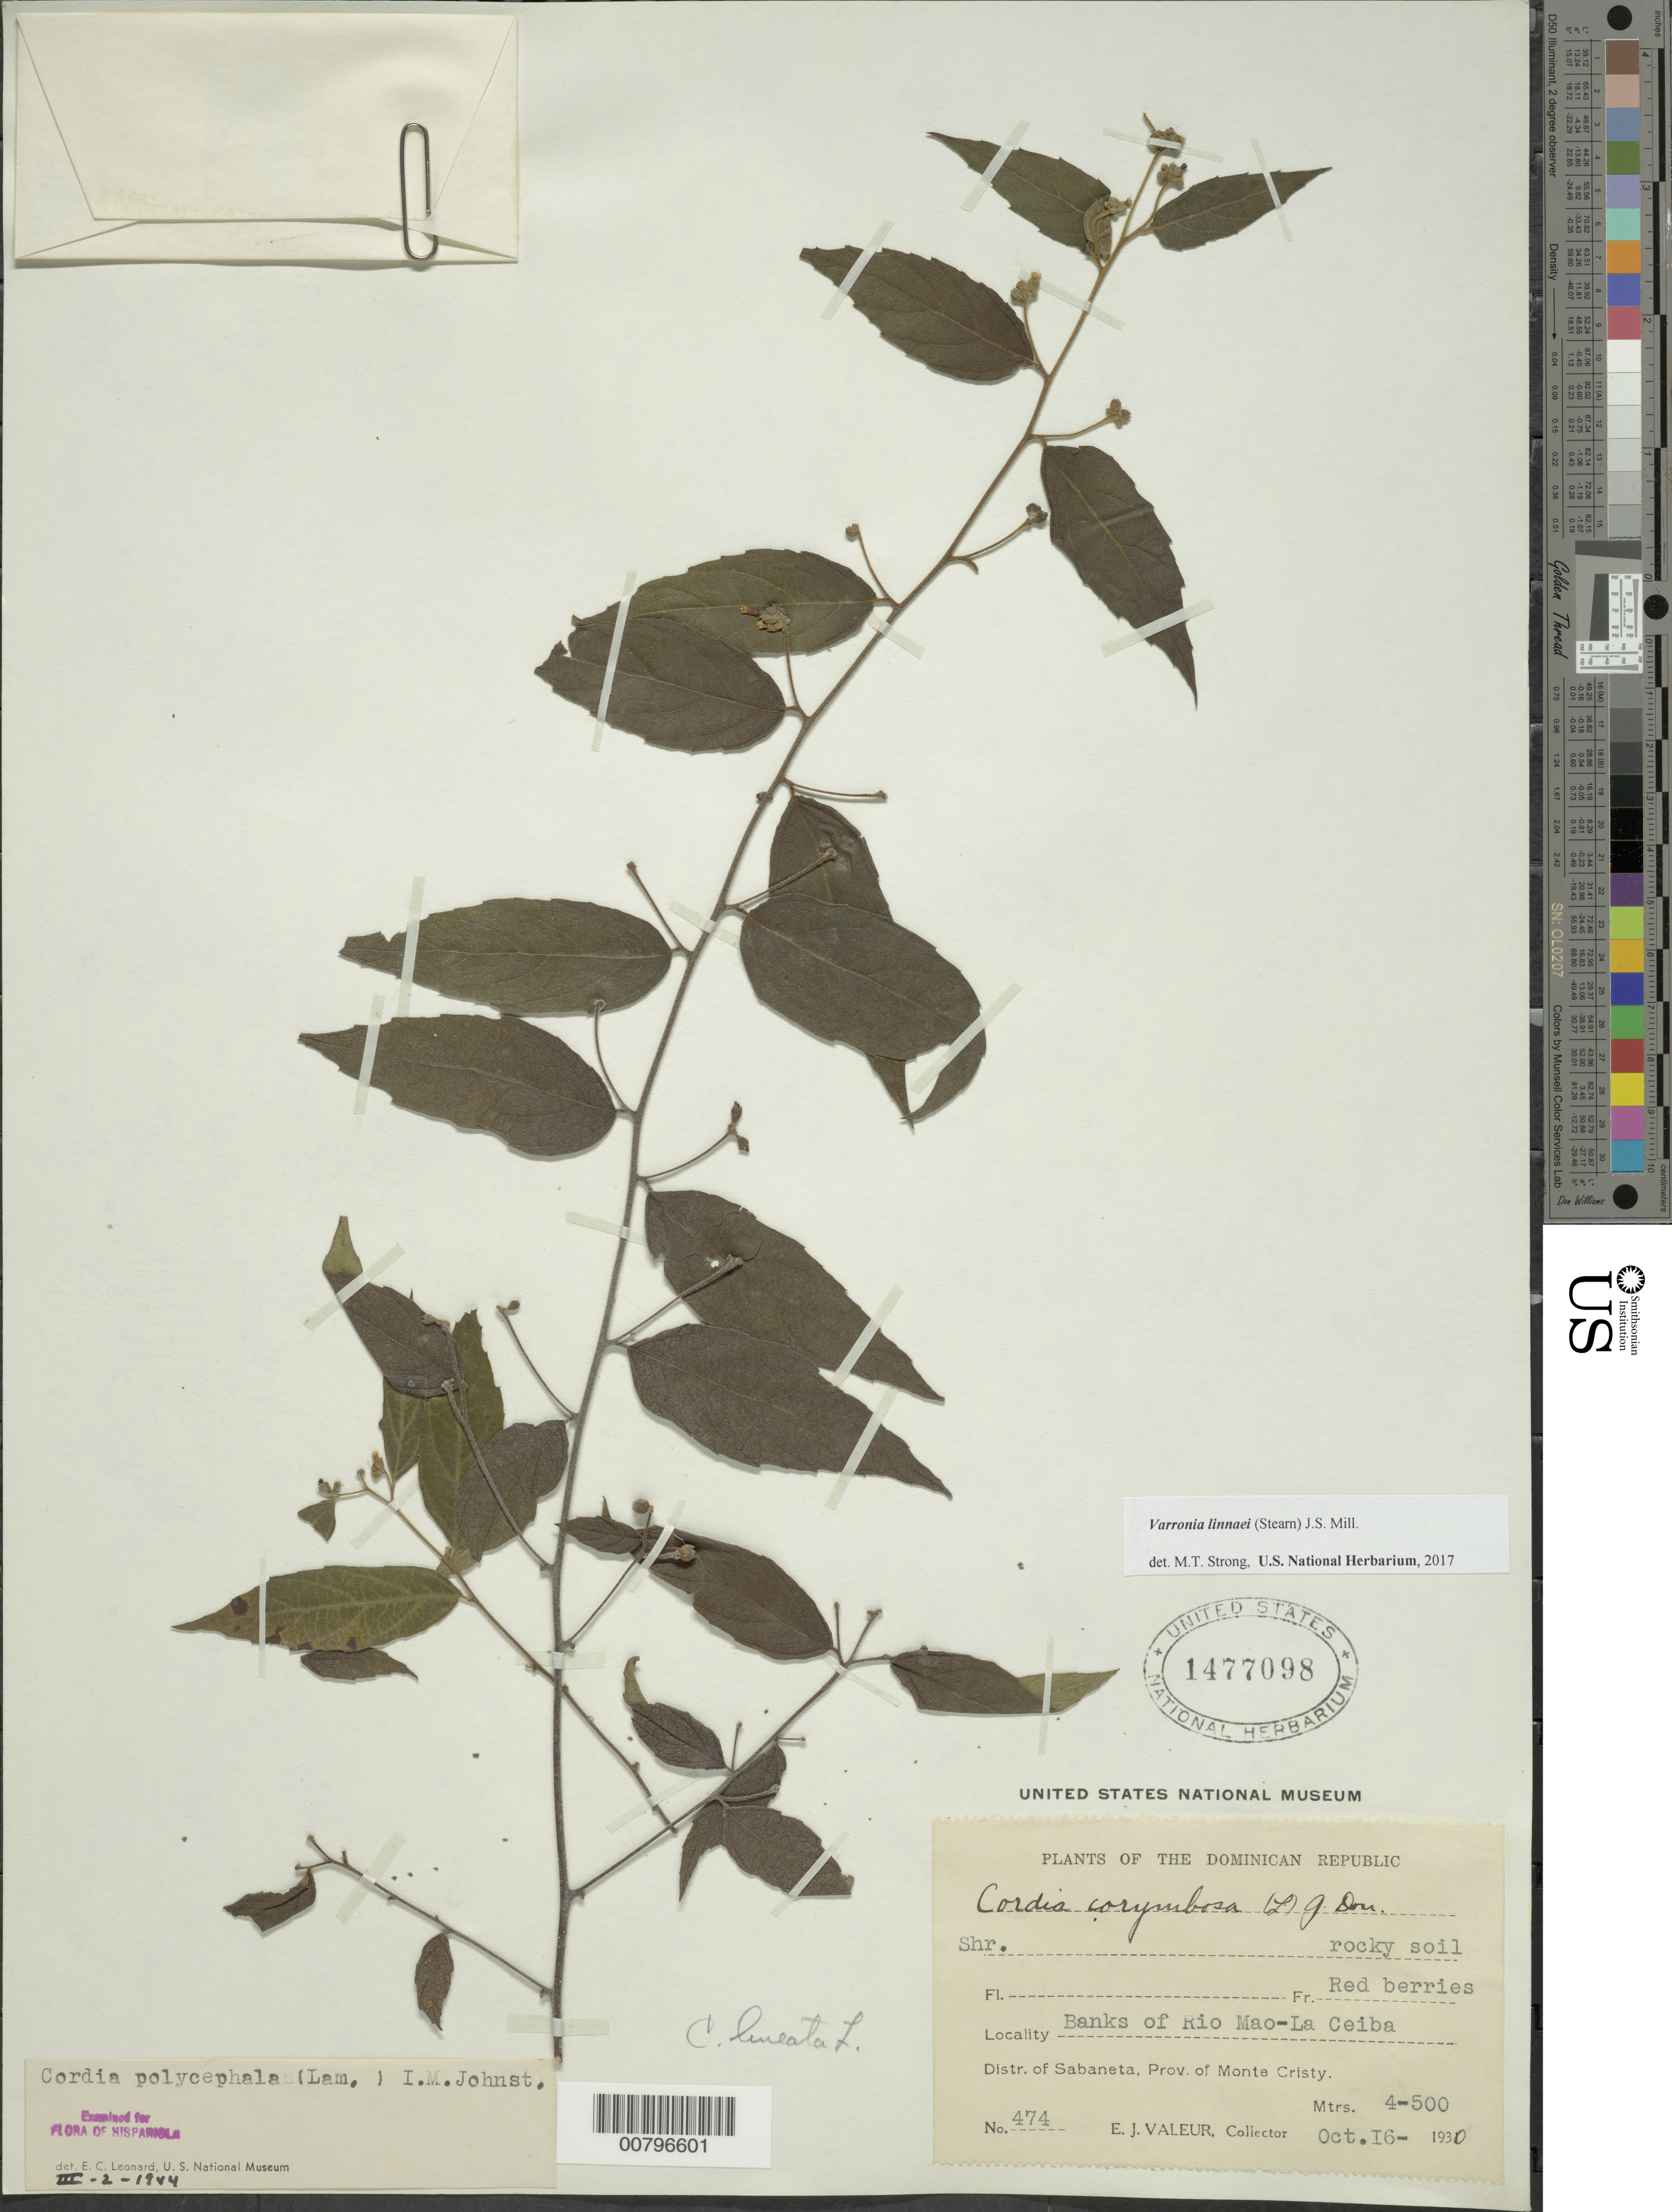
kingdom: Plantae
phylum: Tracheophyta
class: Magnoliopsida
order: Boraginales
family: Cordiaceae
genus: Varronia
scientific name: Varronia linnaei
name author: (Stearn) J.S. Mill.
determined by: Strong, Mark T., (BOT), Smithsonian Institution - National Museum of Natural History (UNITED STATES)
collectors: E. Valeur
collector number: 474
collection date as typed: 16 Oct 1930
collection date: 1930-10-16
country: Dominican Republic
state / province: Monte Cristi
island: Hispaniola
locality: Distr. of Sabaneta, locality banks of Mao-La Ceiba River.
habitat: Rocky soil.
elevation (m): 400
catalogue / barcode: US 1477098